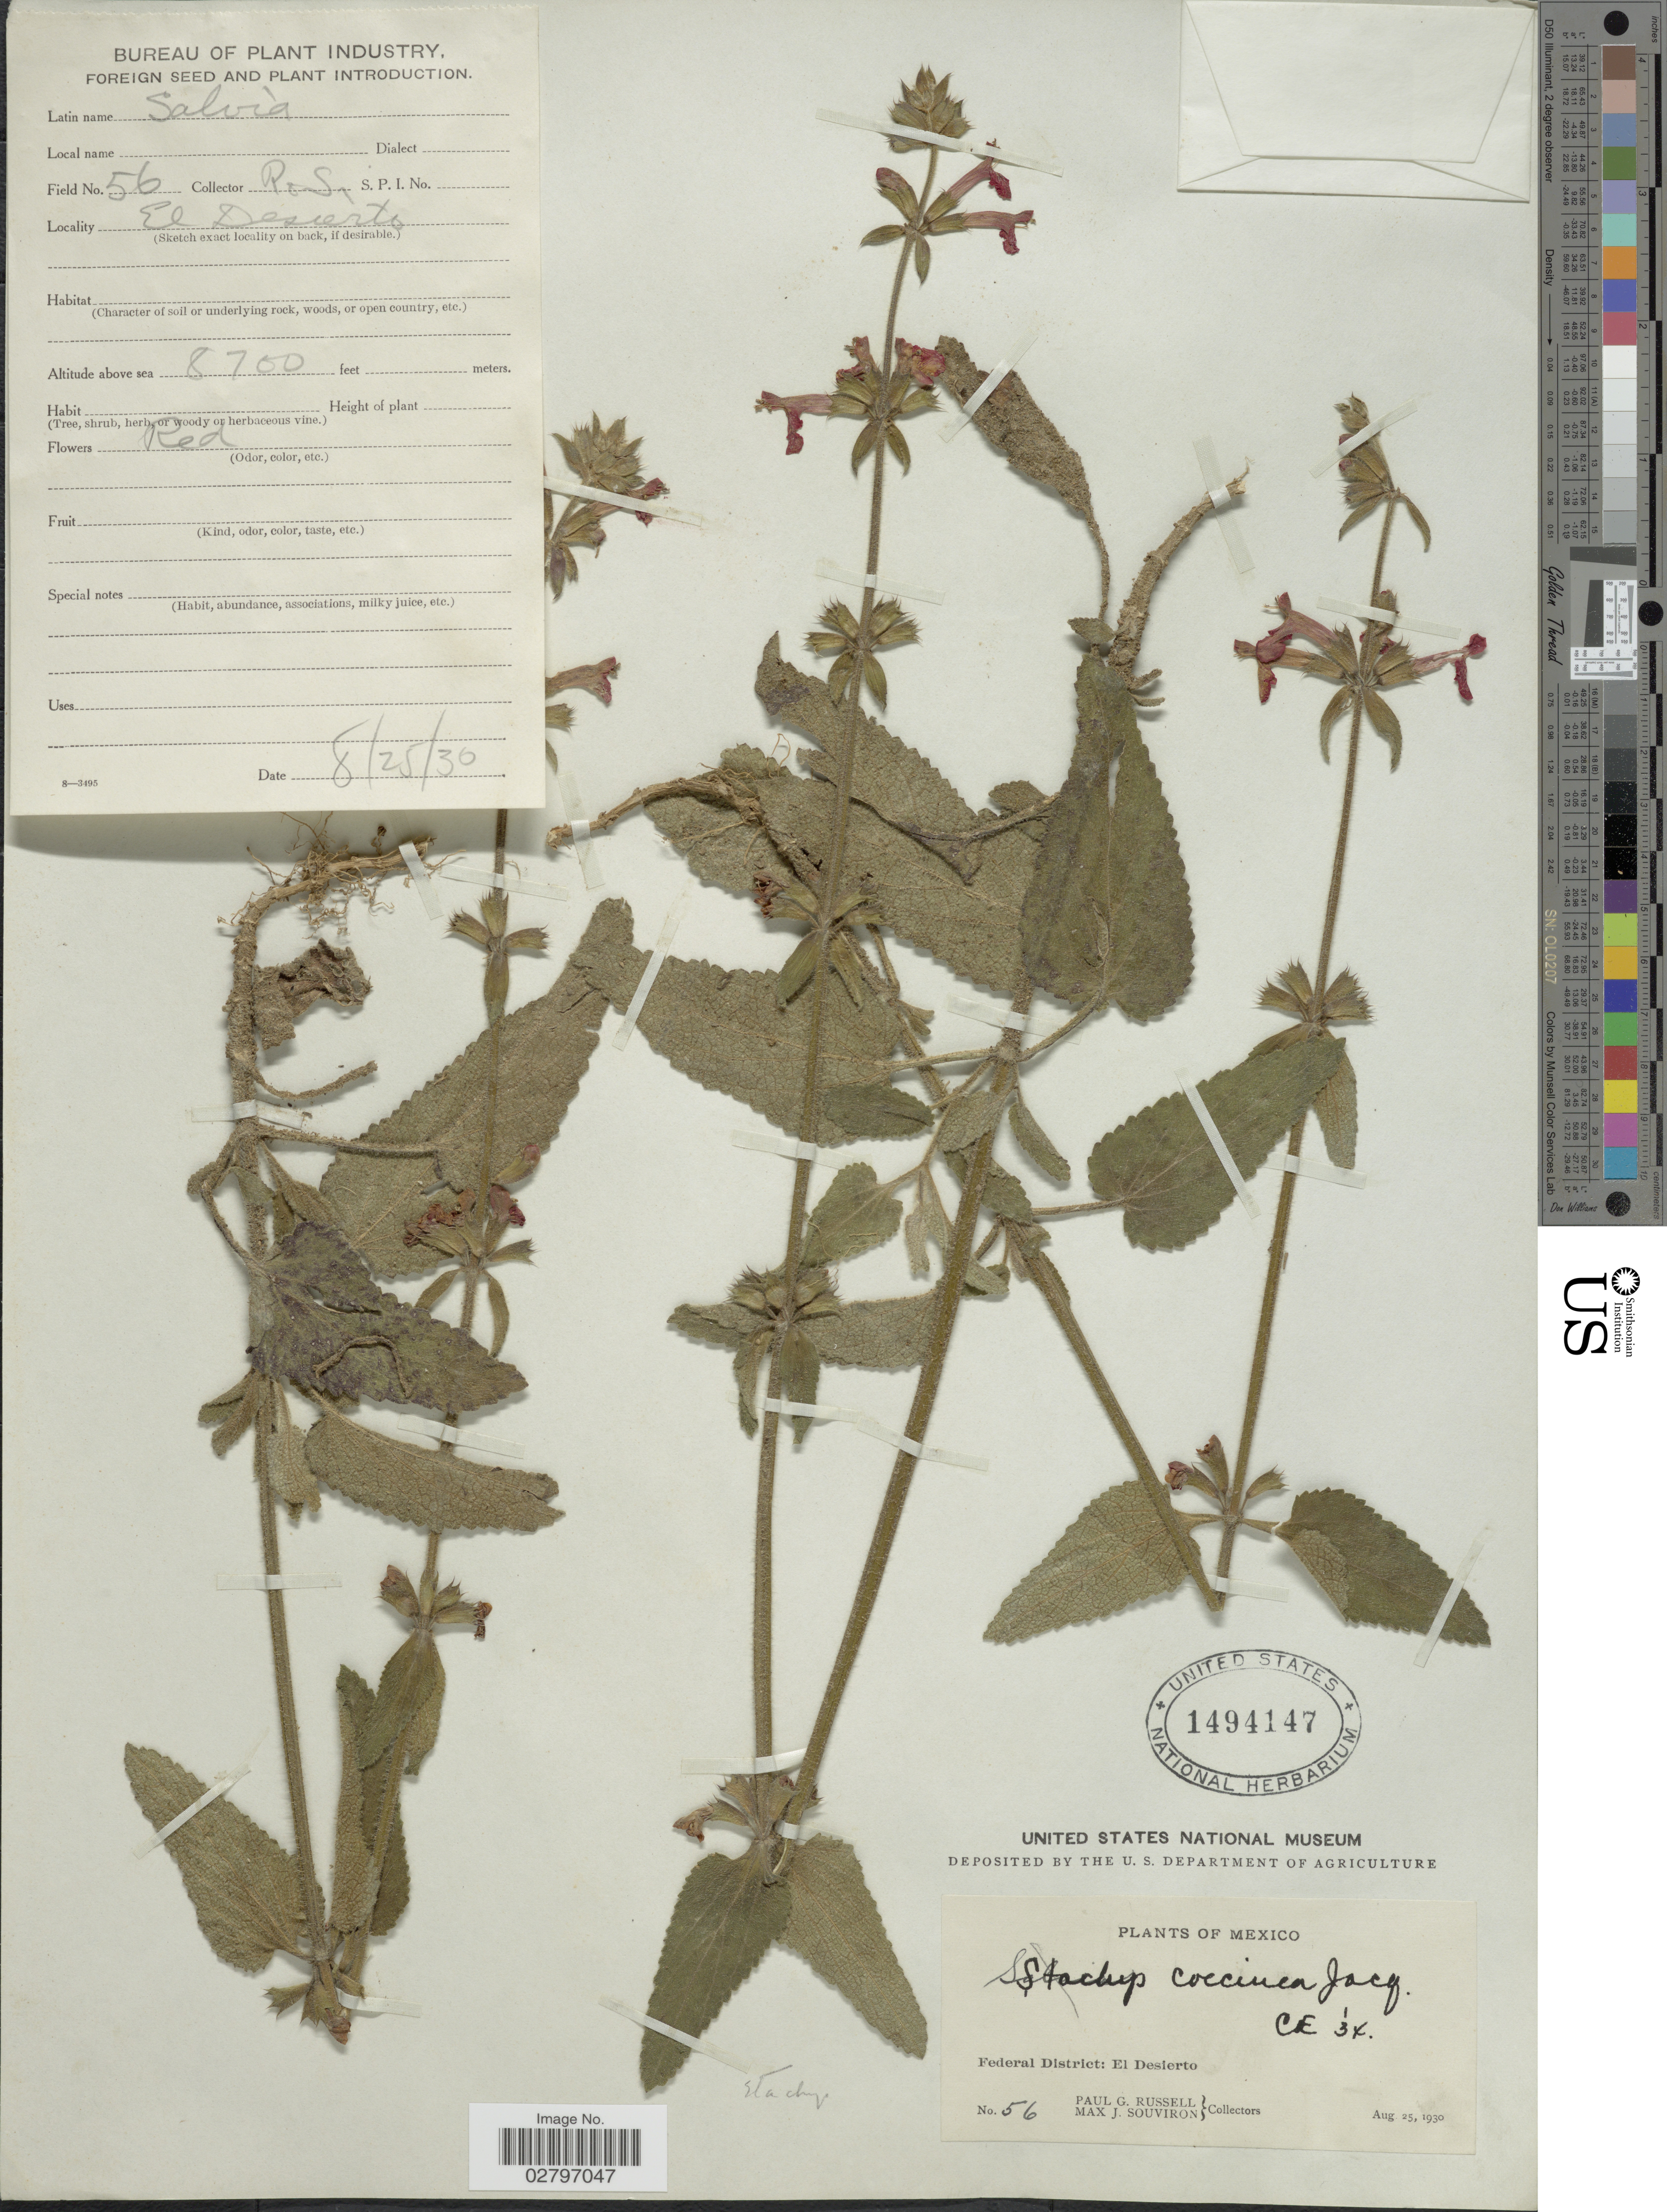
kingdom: Plantae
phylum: Tracheophyta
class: Magnoliopsida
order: Lamiales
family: Lamiaceae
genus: Stachys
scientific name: Stachys coccinea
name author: Ortega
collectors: P. G. Russell & M. J. Souviron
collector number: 56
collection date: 1930-08-25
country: Mexico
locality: Federal District: El Desierto.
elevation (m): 2652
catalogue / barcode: US 1494147